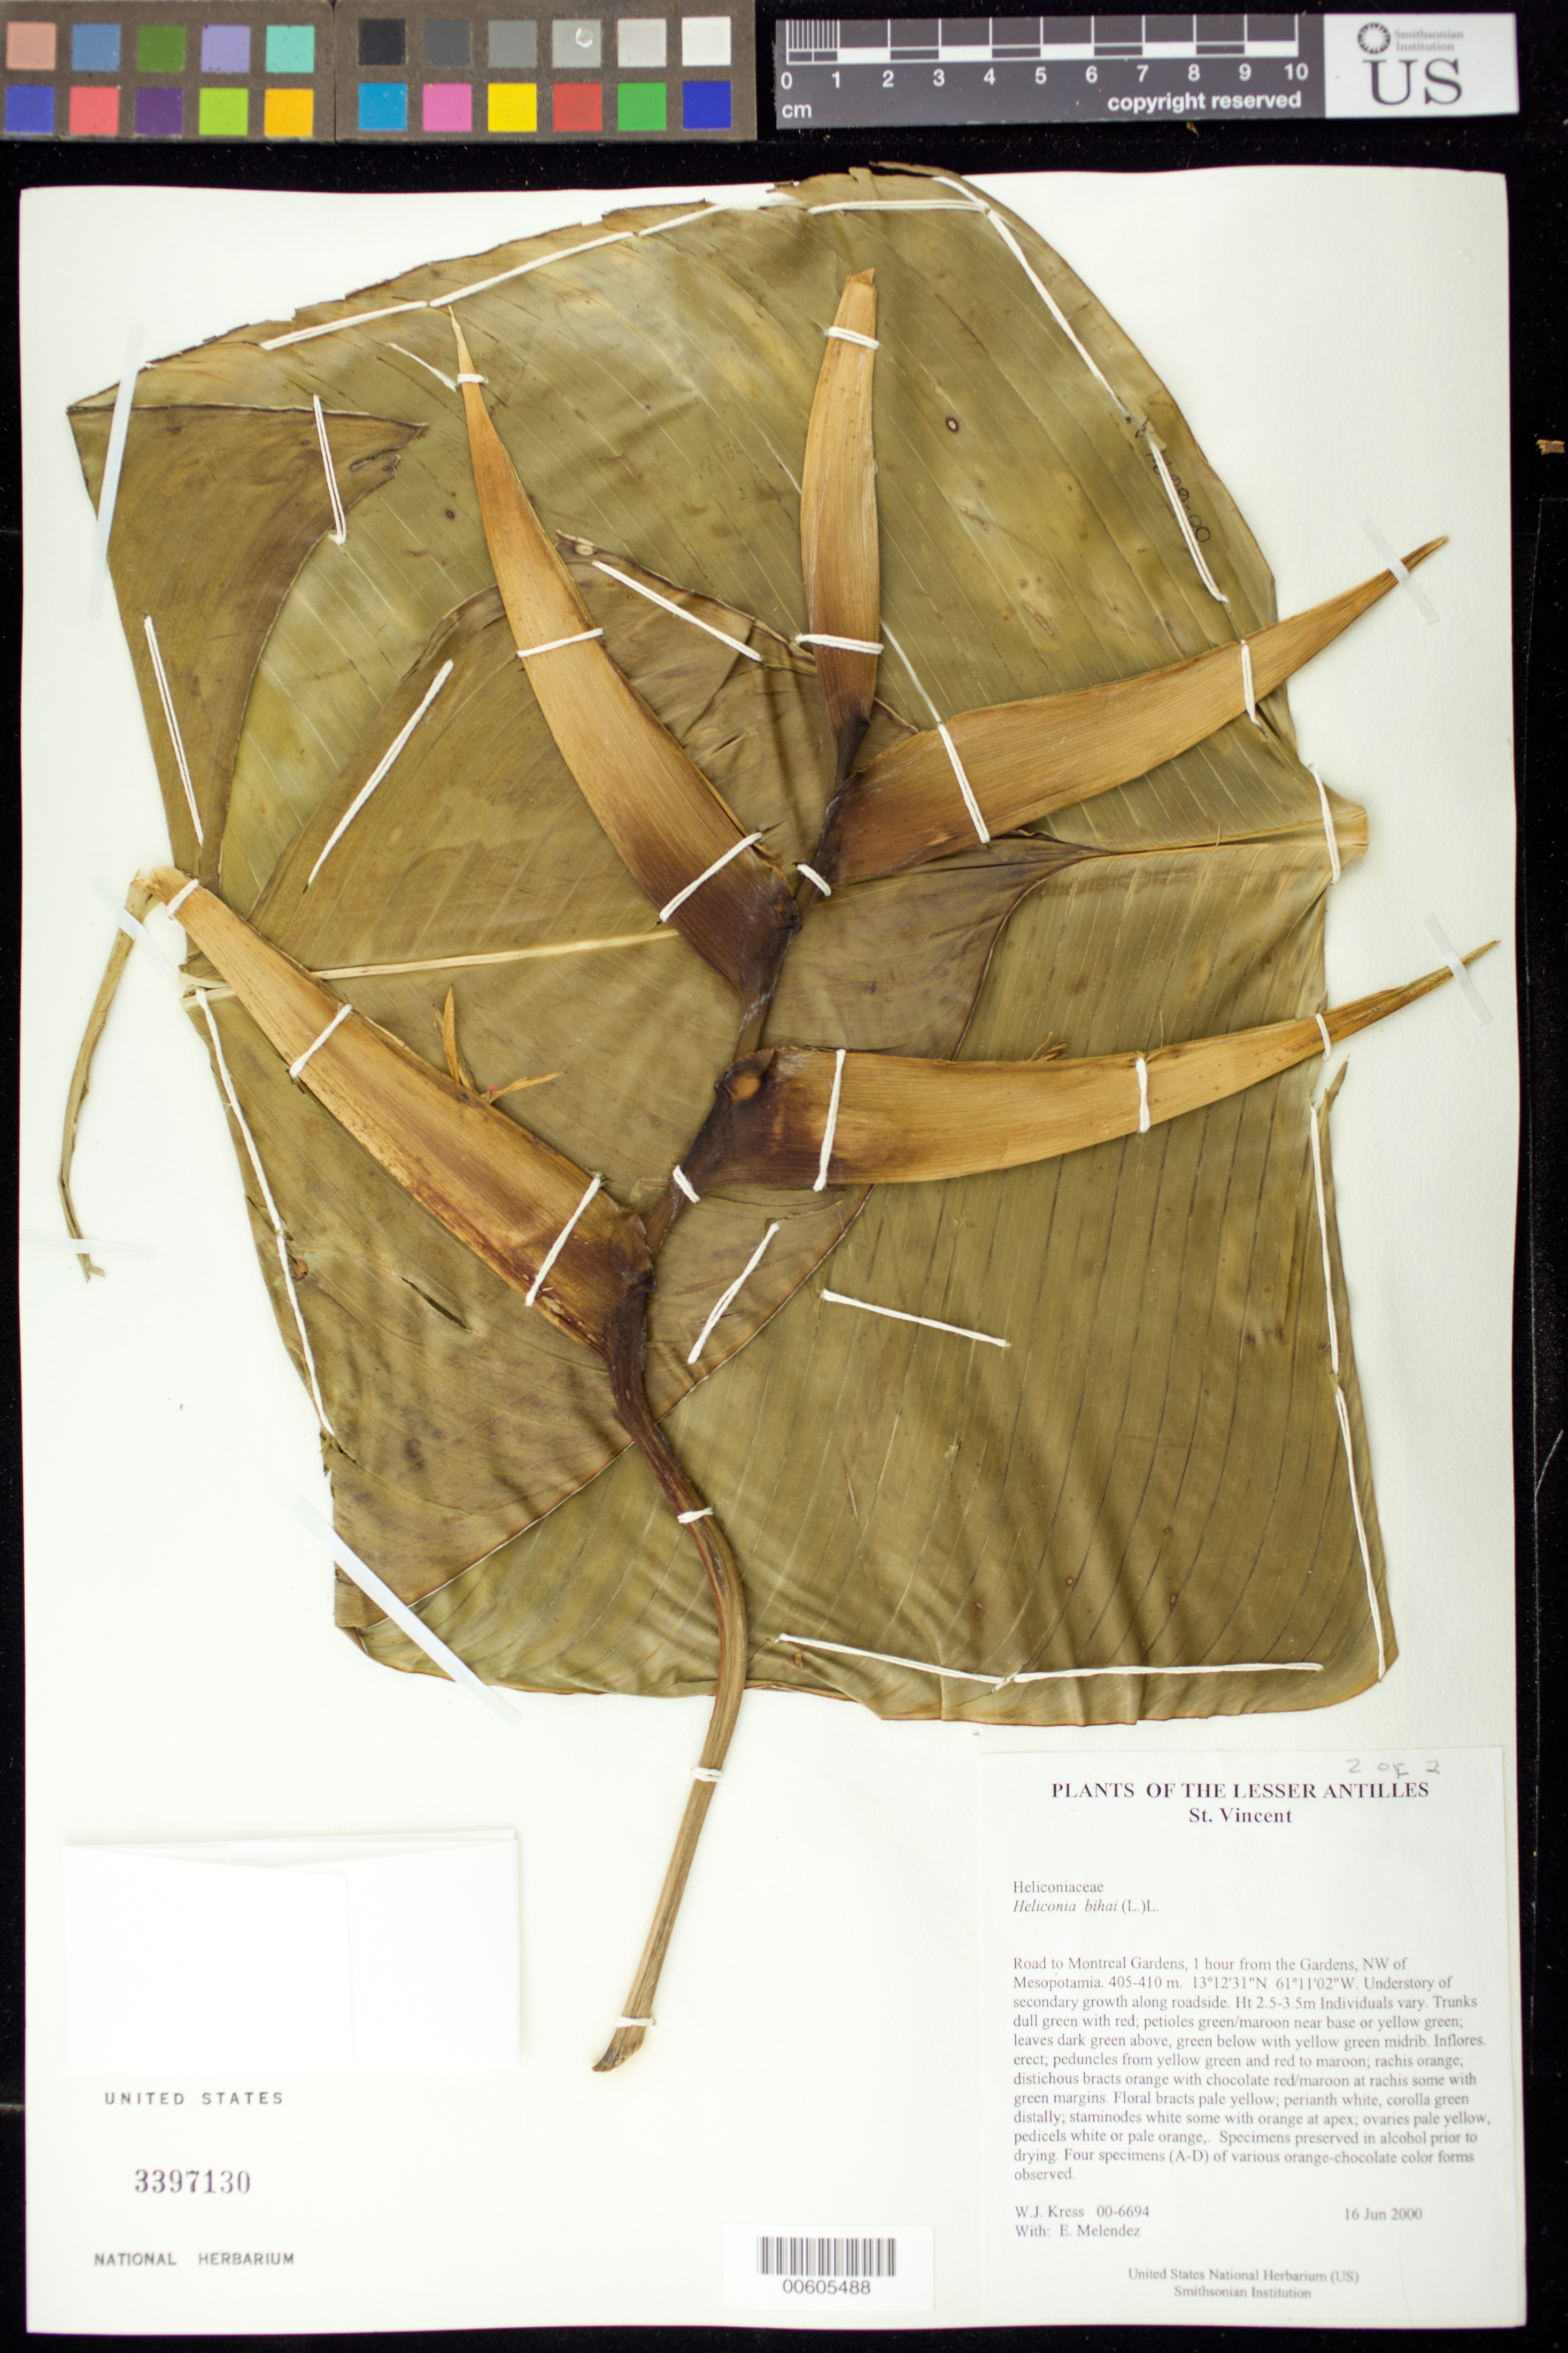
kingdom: Plantae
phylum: Tracheophyta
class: Liliopsida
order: Zingiberales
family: Heliconiaceae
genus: Heliconia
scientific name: Heliconia bihai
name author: (L.) L.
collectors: W. J. Kress & E. Meléndez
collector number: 00-6694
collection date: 2000-06-16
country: St. Vincent - Grenadines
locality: Road to Montreal Gardens, 1 hour from the Gardens, NW of Mesopotamia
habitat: Understory of secondary growth along roadside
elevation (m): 405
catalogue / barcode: US 3397130